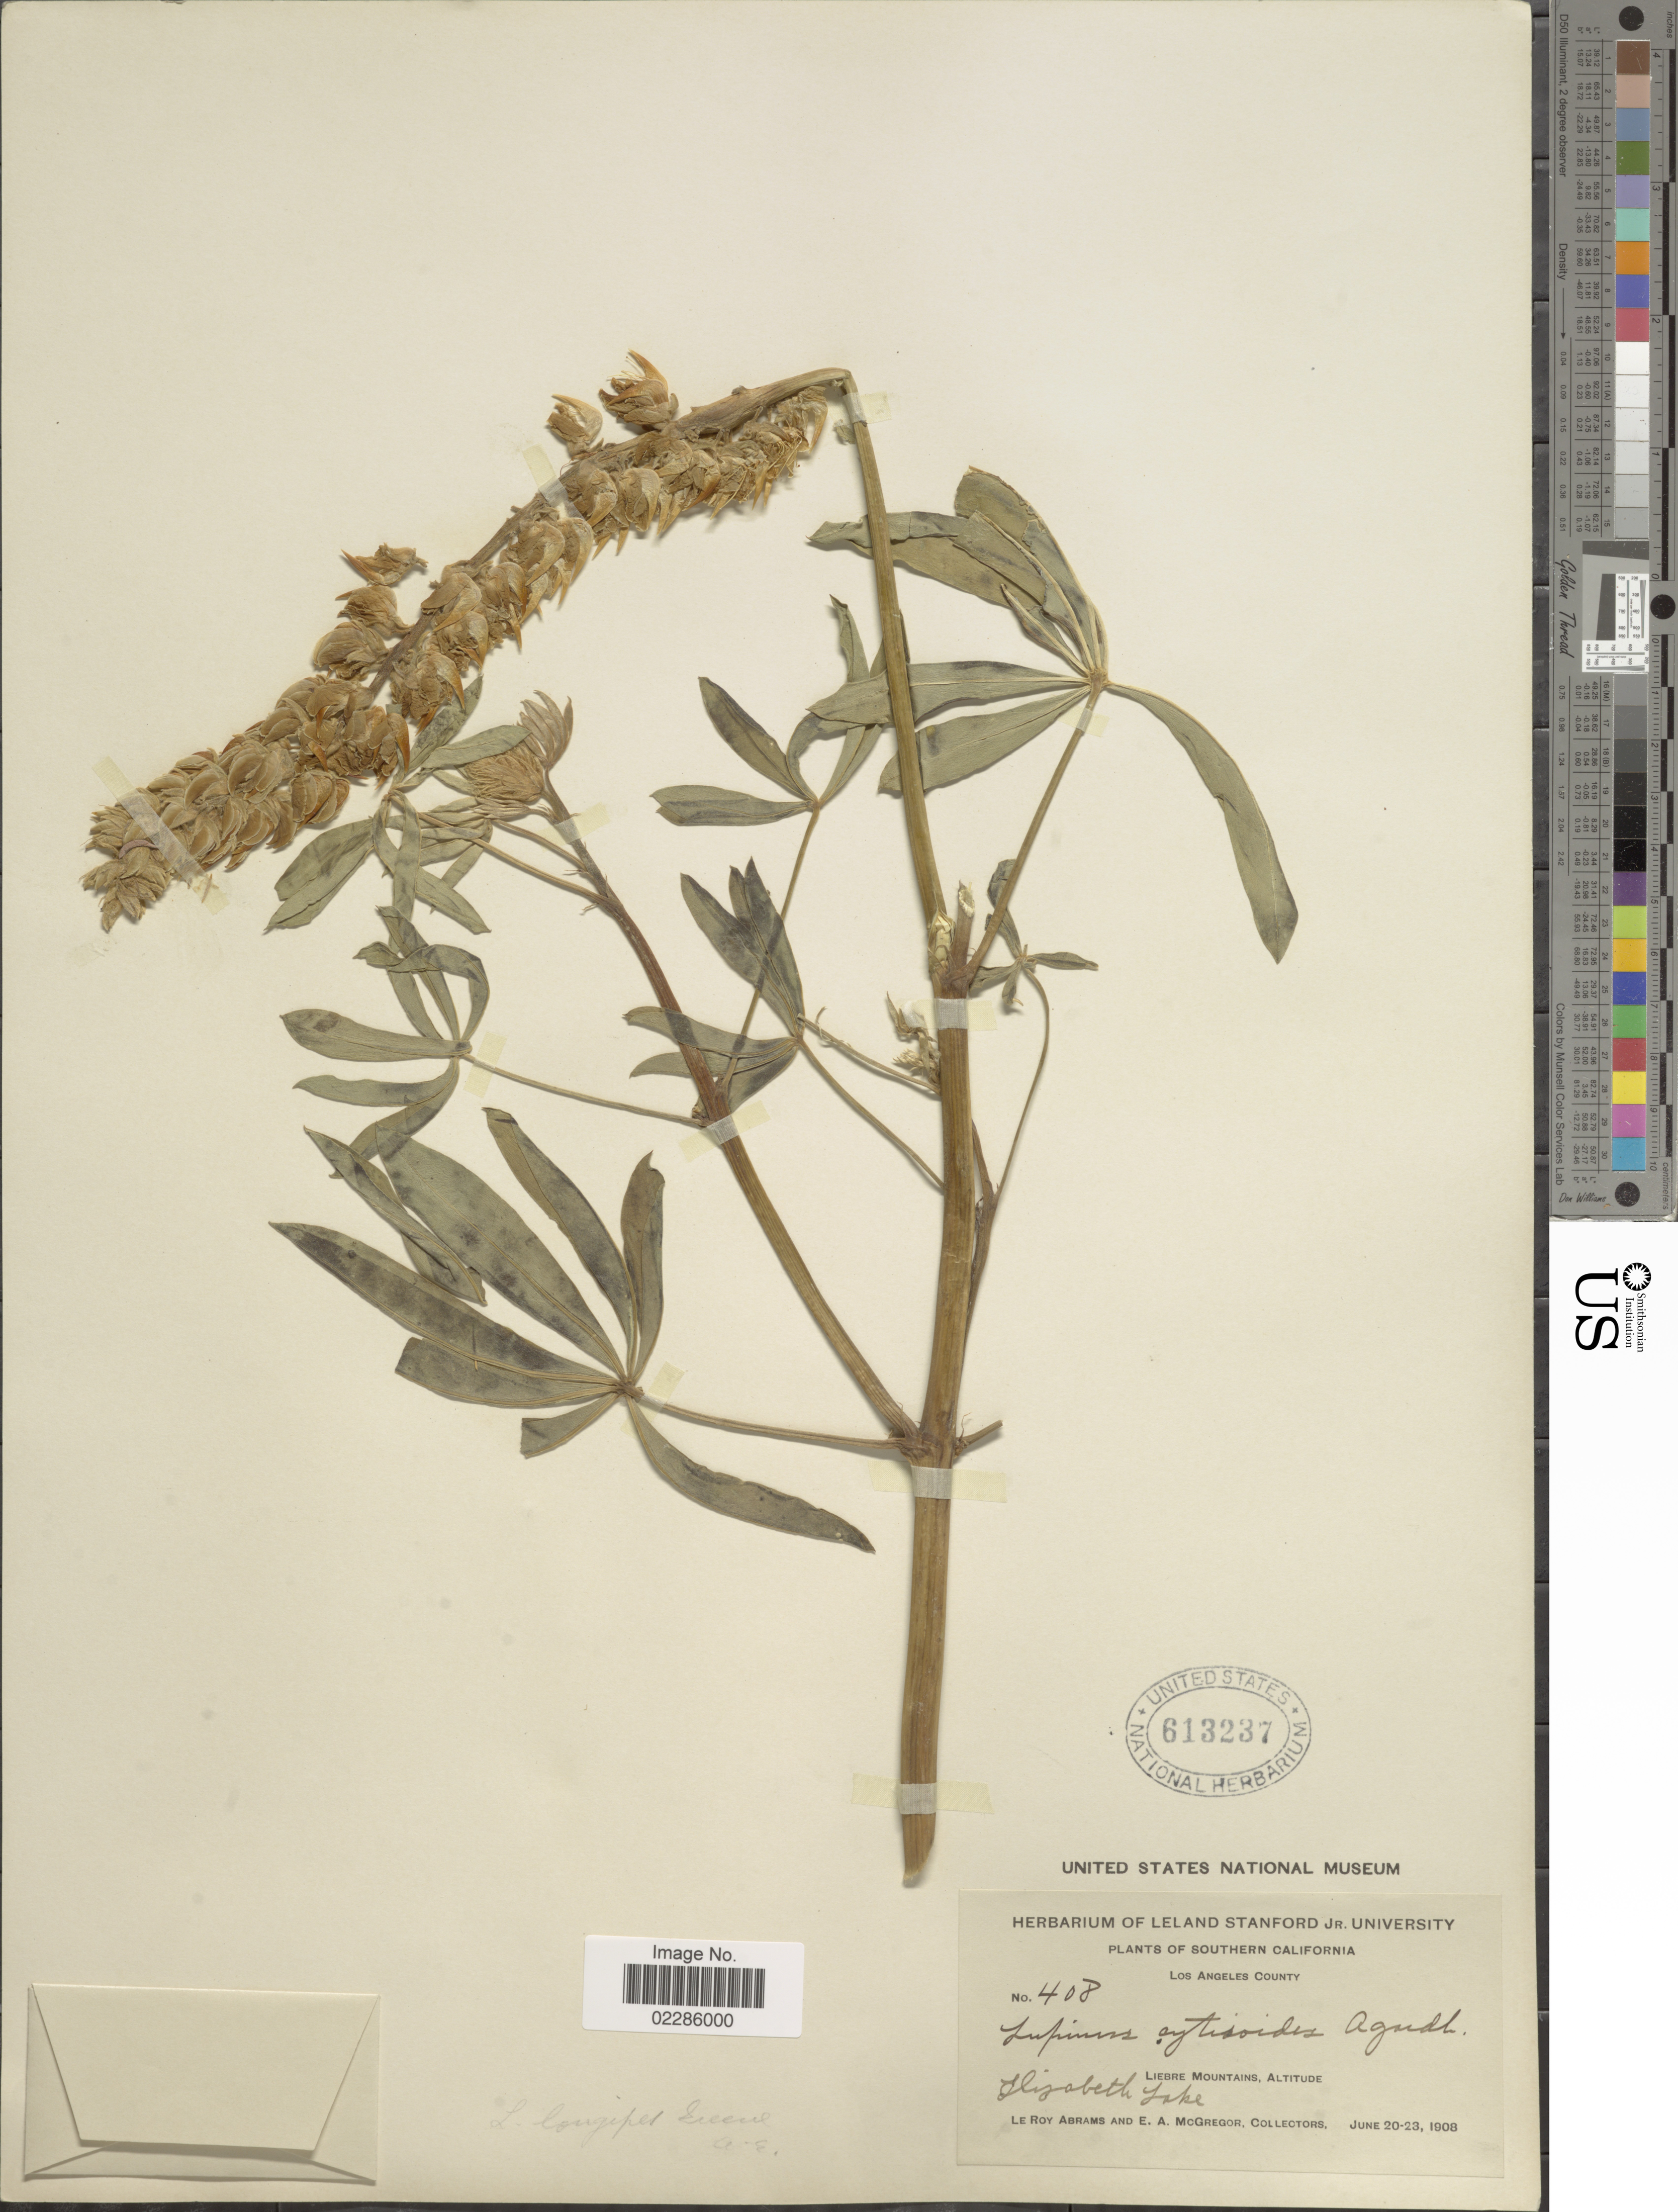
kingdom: Plantae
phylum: Tracheophyta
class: Magnoliopsida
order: Fabales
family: Fabaceae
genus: Lupinus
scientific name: Lupinus longipes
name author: Greene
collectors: L. Abrams & E. A. McGregor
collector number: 408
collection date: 1908-06-20/1908-06-23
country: United States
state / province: California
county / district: Los Angeles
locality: Southern California, Los Angeles County, Liebre Mountains, Elizabeth Lake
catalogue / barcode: US 613237